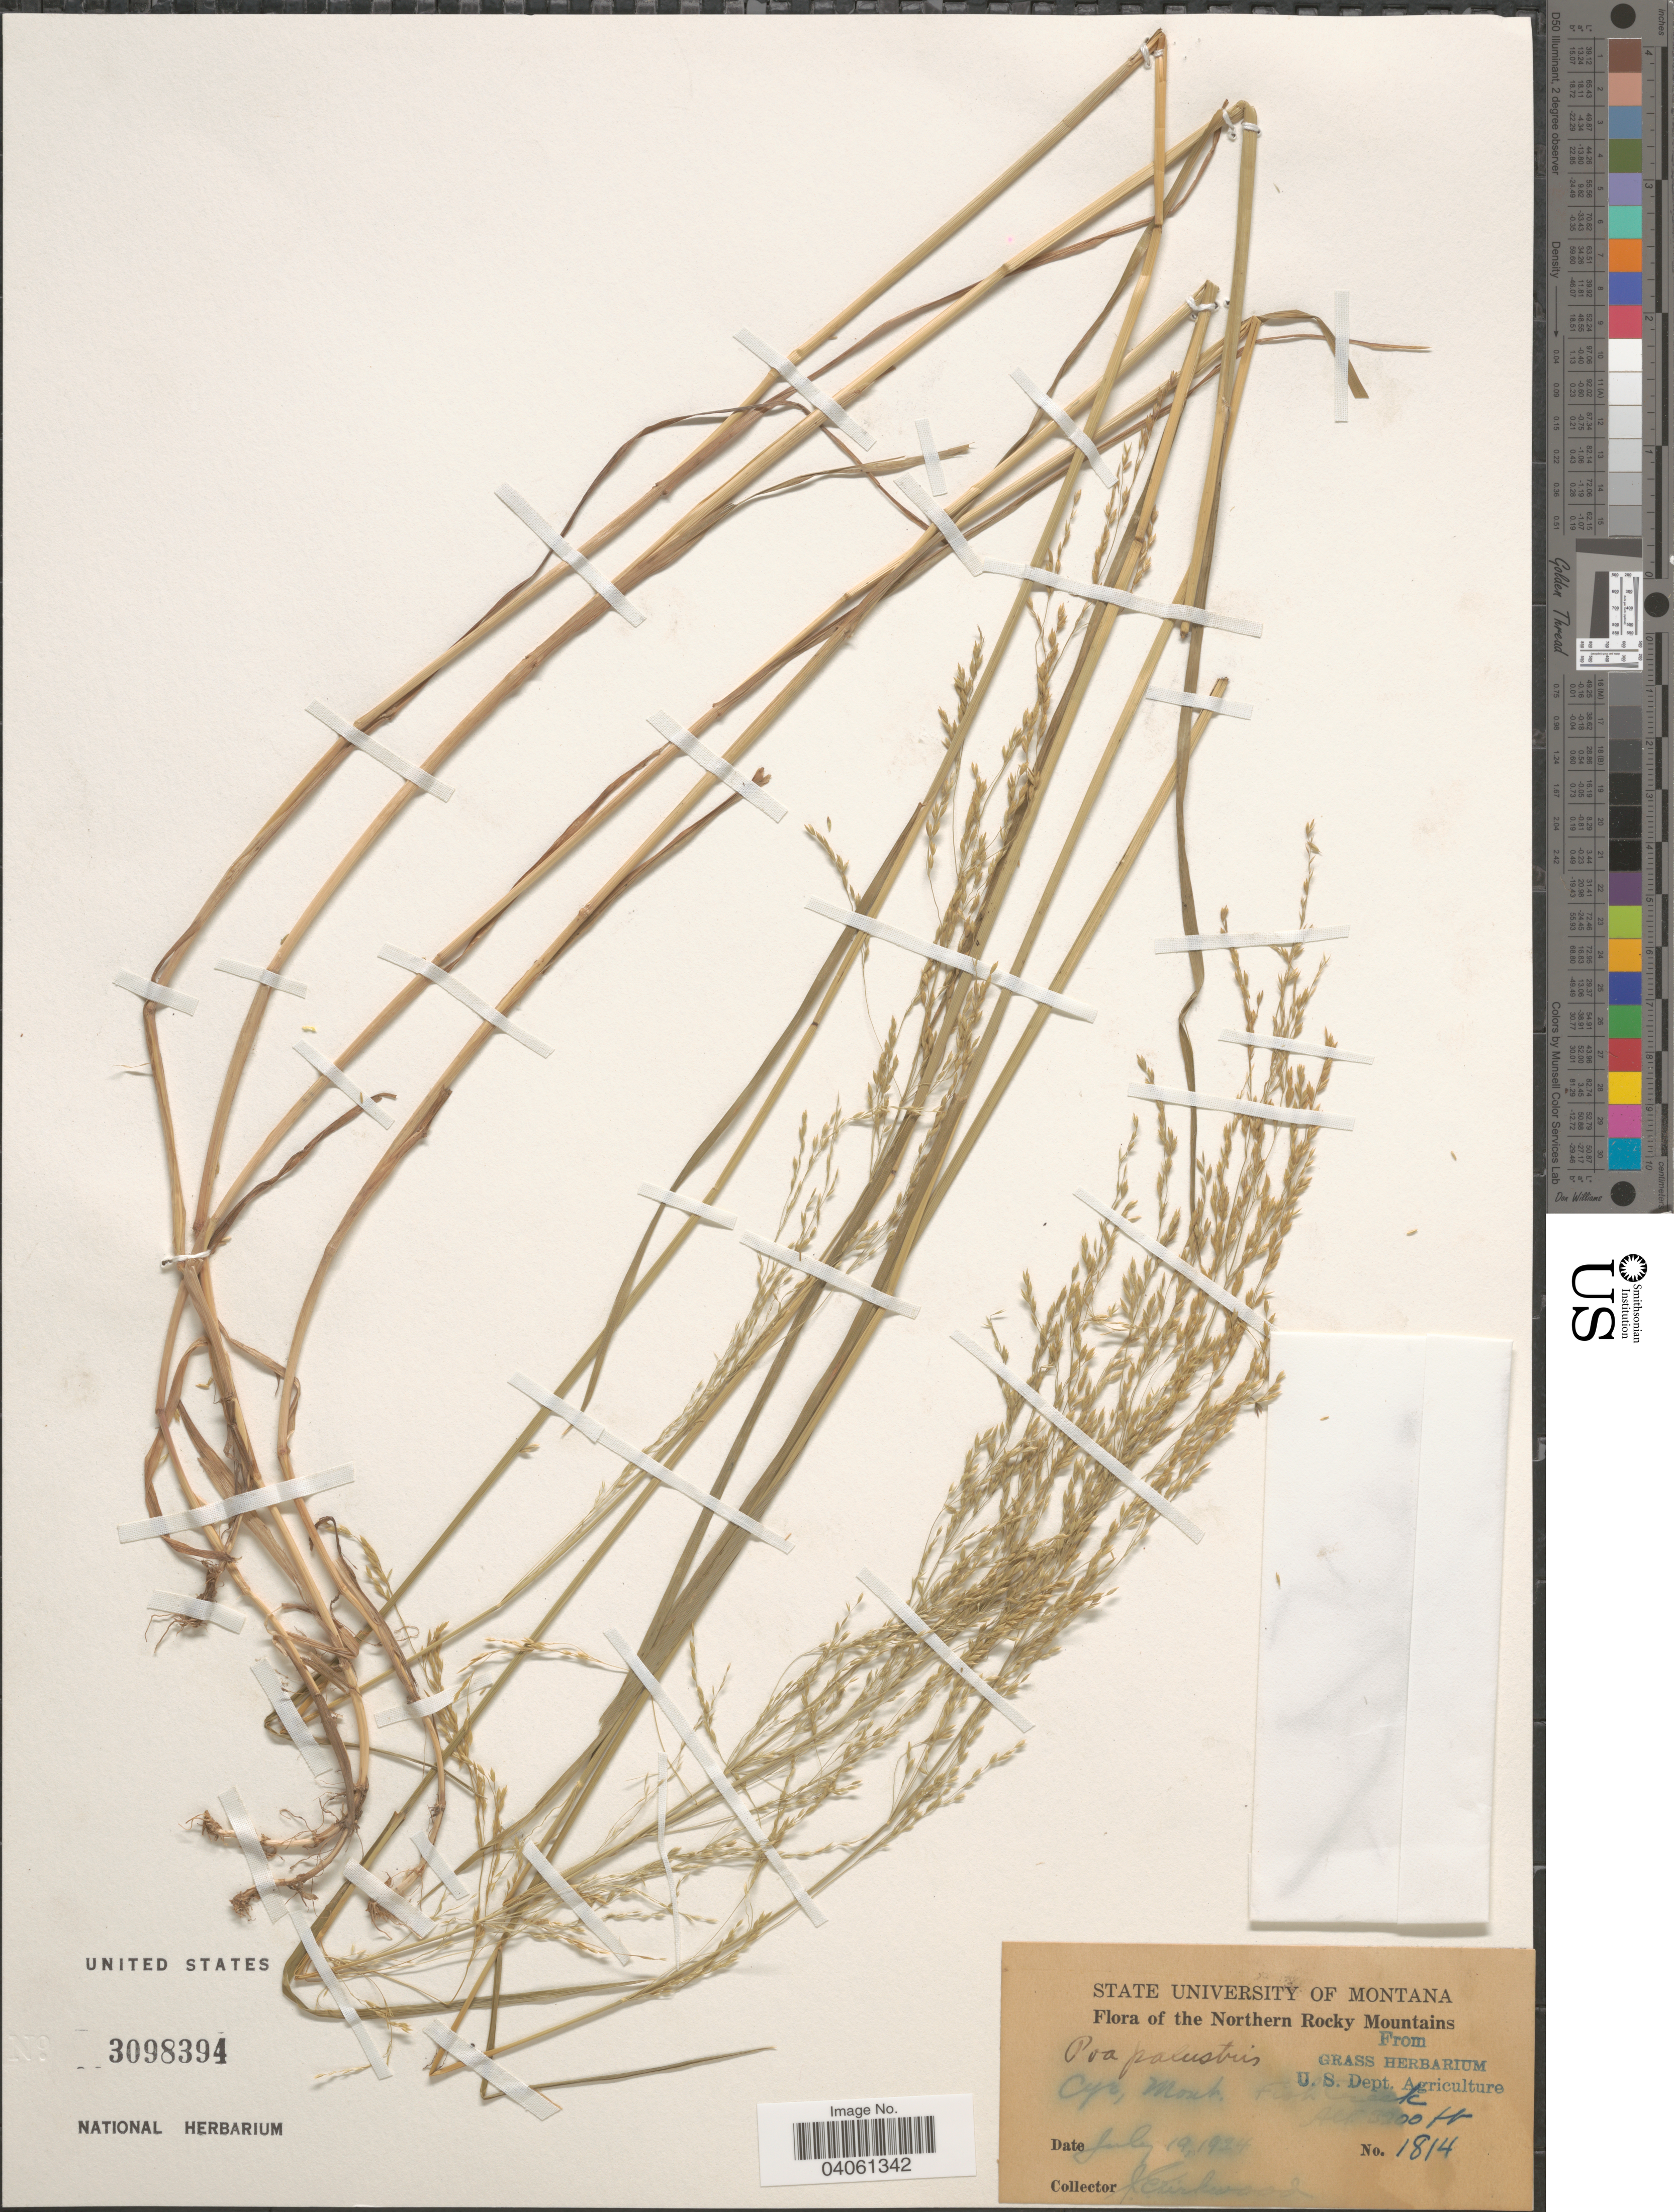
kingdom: Plantae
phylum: Tracheophyta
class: Liliopsida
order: Poales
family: Poaceae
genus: Poa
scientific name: Poa palustris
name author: L.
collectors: J. Kirkwood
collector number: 1814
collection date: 1924-07-19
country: United States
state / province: Montana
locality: Northern Rocky Mountains. Cyr. Fish Creek.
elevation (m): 975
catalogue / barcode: US 3098394